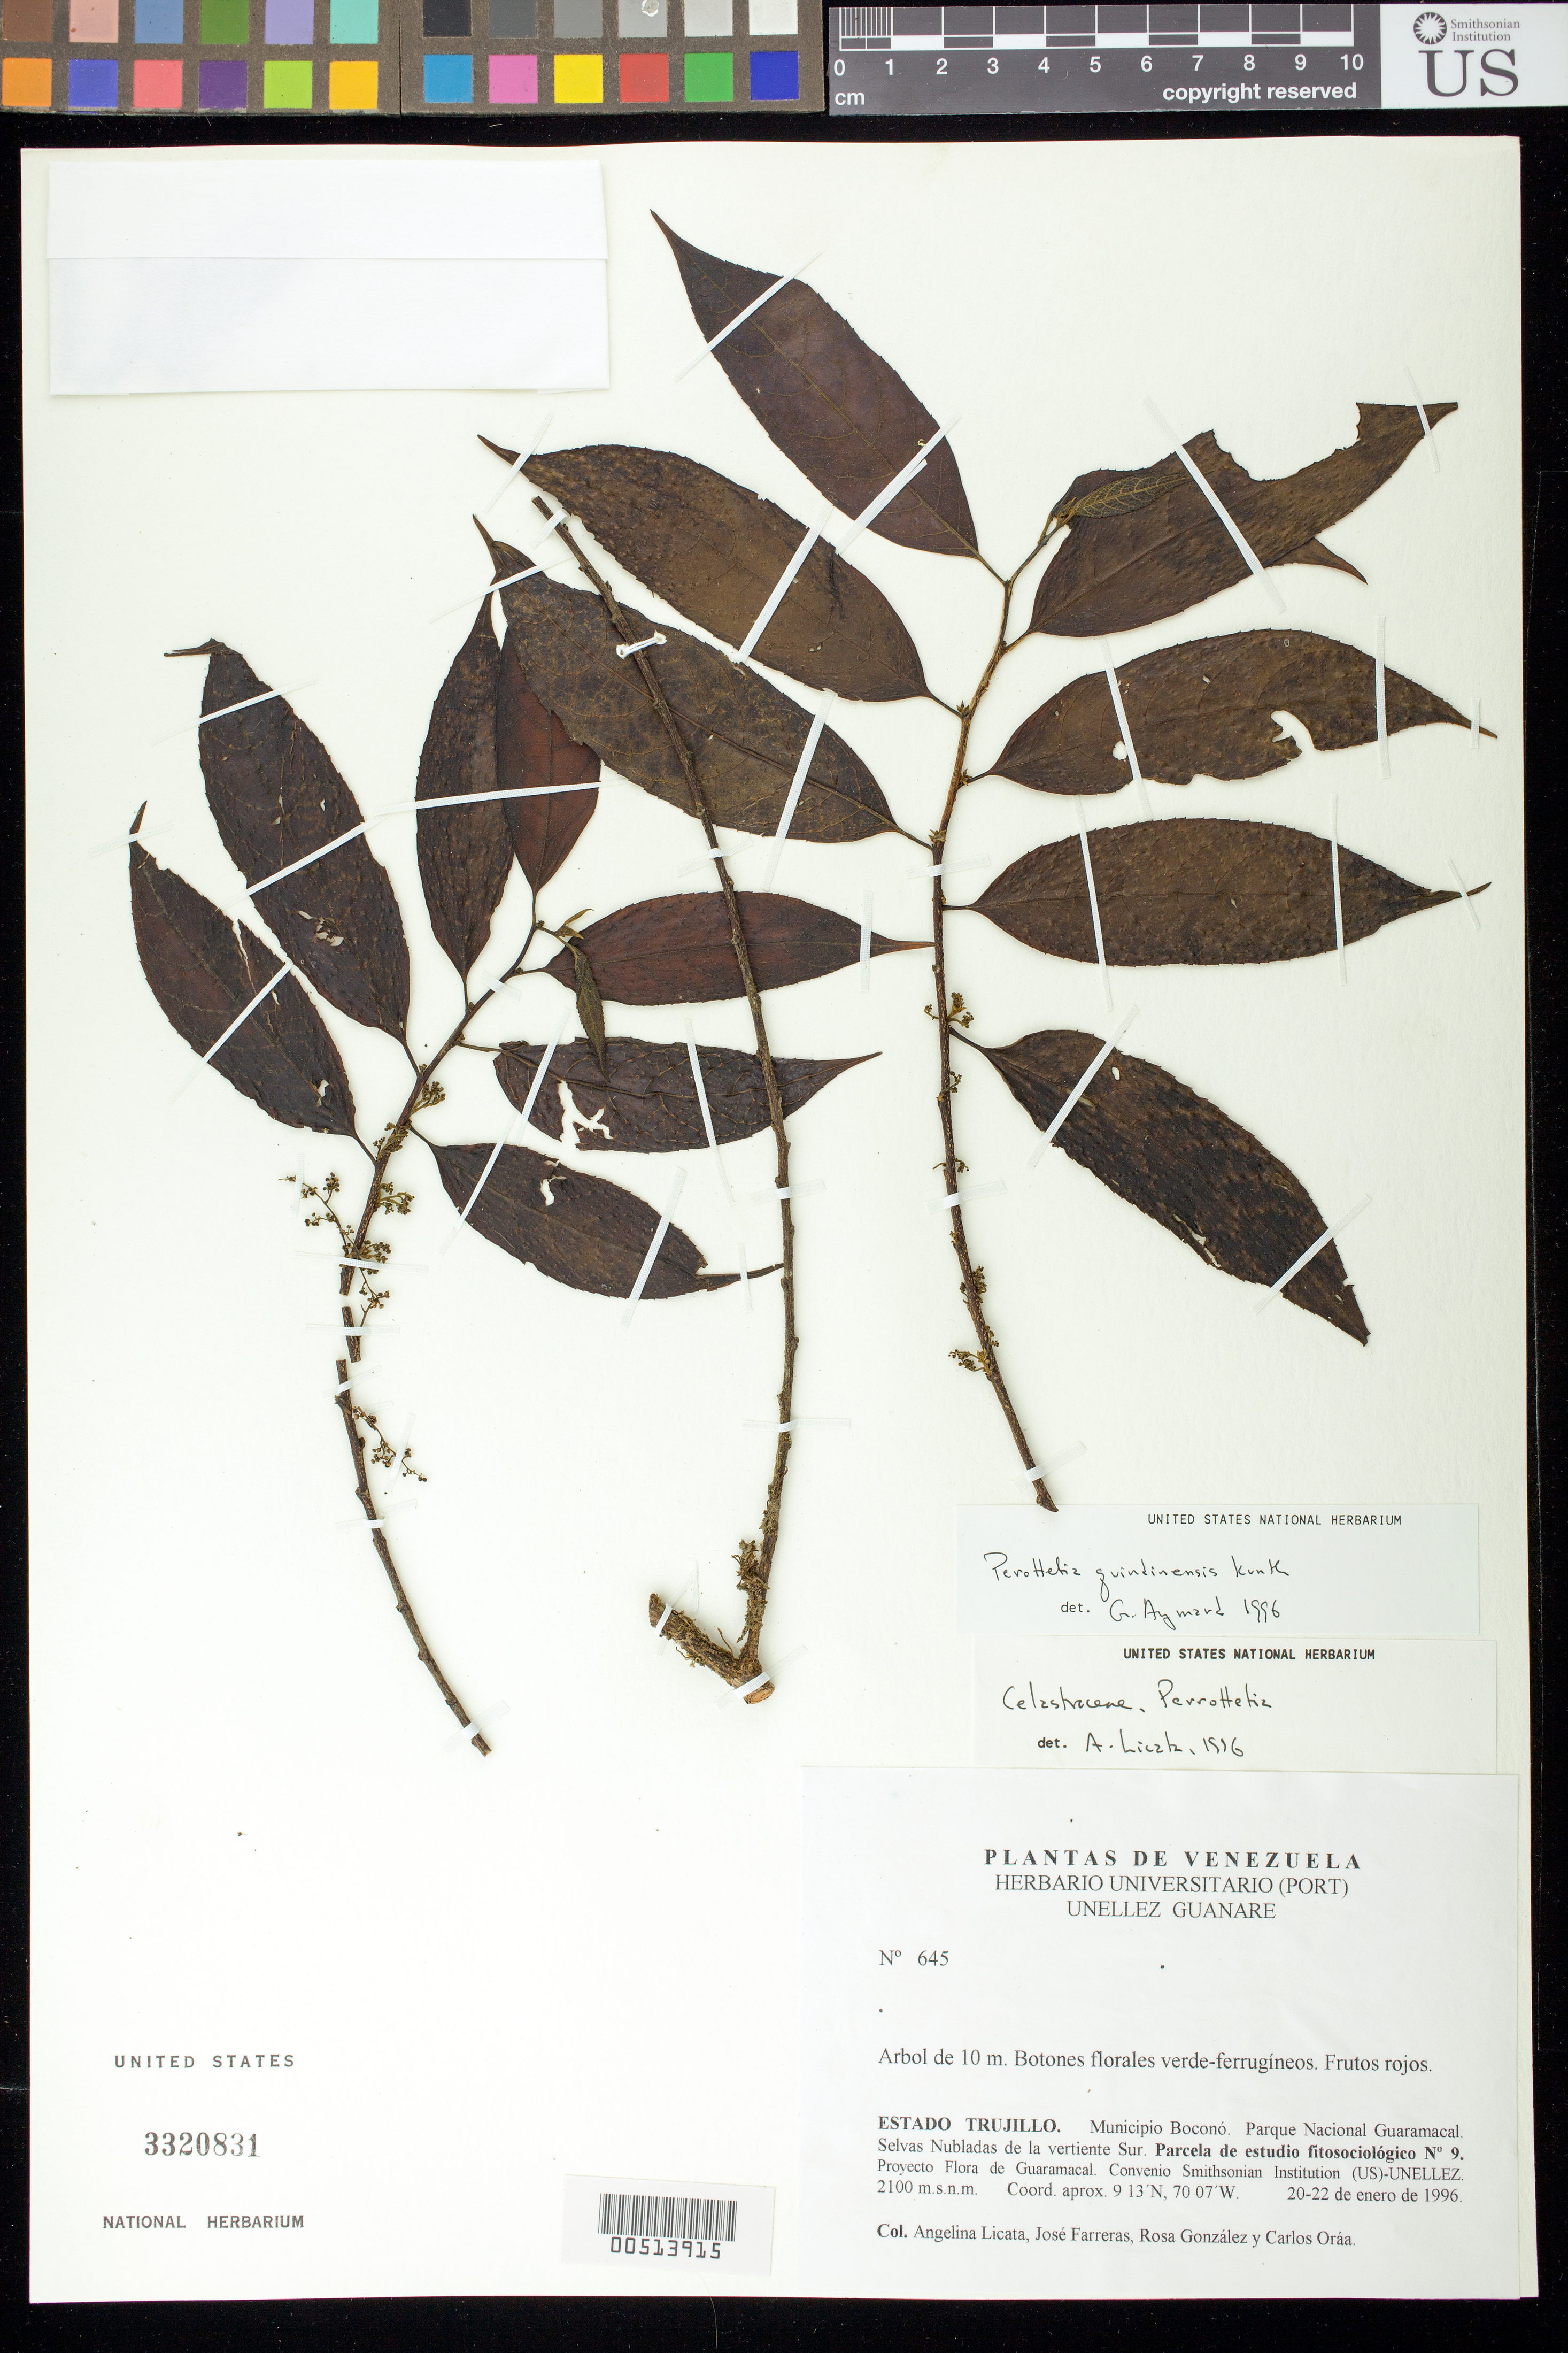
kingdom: Plantae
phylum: Tracheophyta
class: Magnoliopsida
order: Huerteales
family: Dipentodontaceae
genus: Perrottetia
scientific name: Perrottetia quinduensis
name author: Kunth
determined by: Aymard C., G. A., (PORT), Univ. Nac. Exp. de los Llanos Ezequiel Zamora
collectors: A. Licata, J. Farreras, R. González & C. Oráa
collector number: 645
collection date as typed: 20 Jan 1996 to 22 Jan 1996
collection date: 1996-01-20/1996-01-22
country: Venezuela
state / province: Trujillo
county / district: Boconó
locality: Parque Nacional Guaramacal, vertiente S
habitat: Selva Nubladas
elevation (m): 2100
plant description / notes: NY, PORT, US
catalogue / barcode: US 3320831